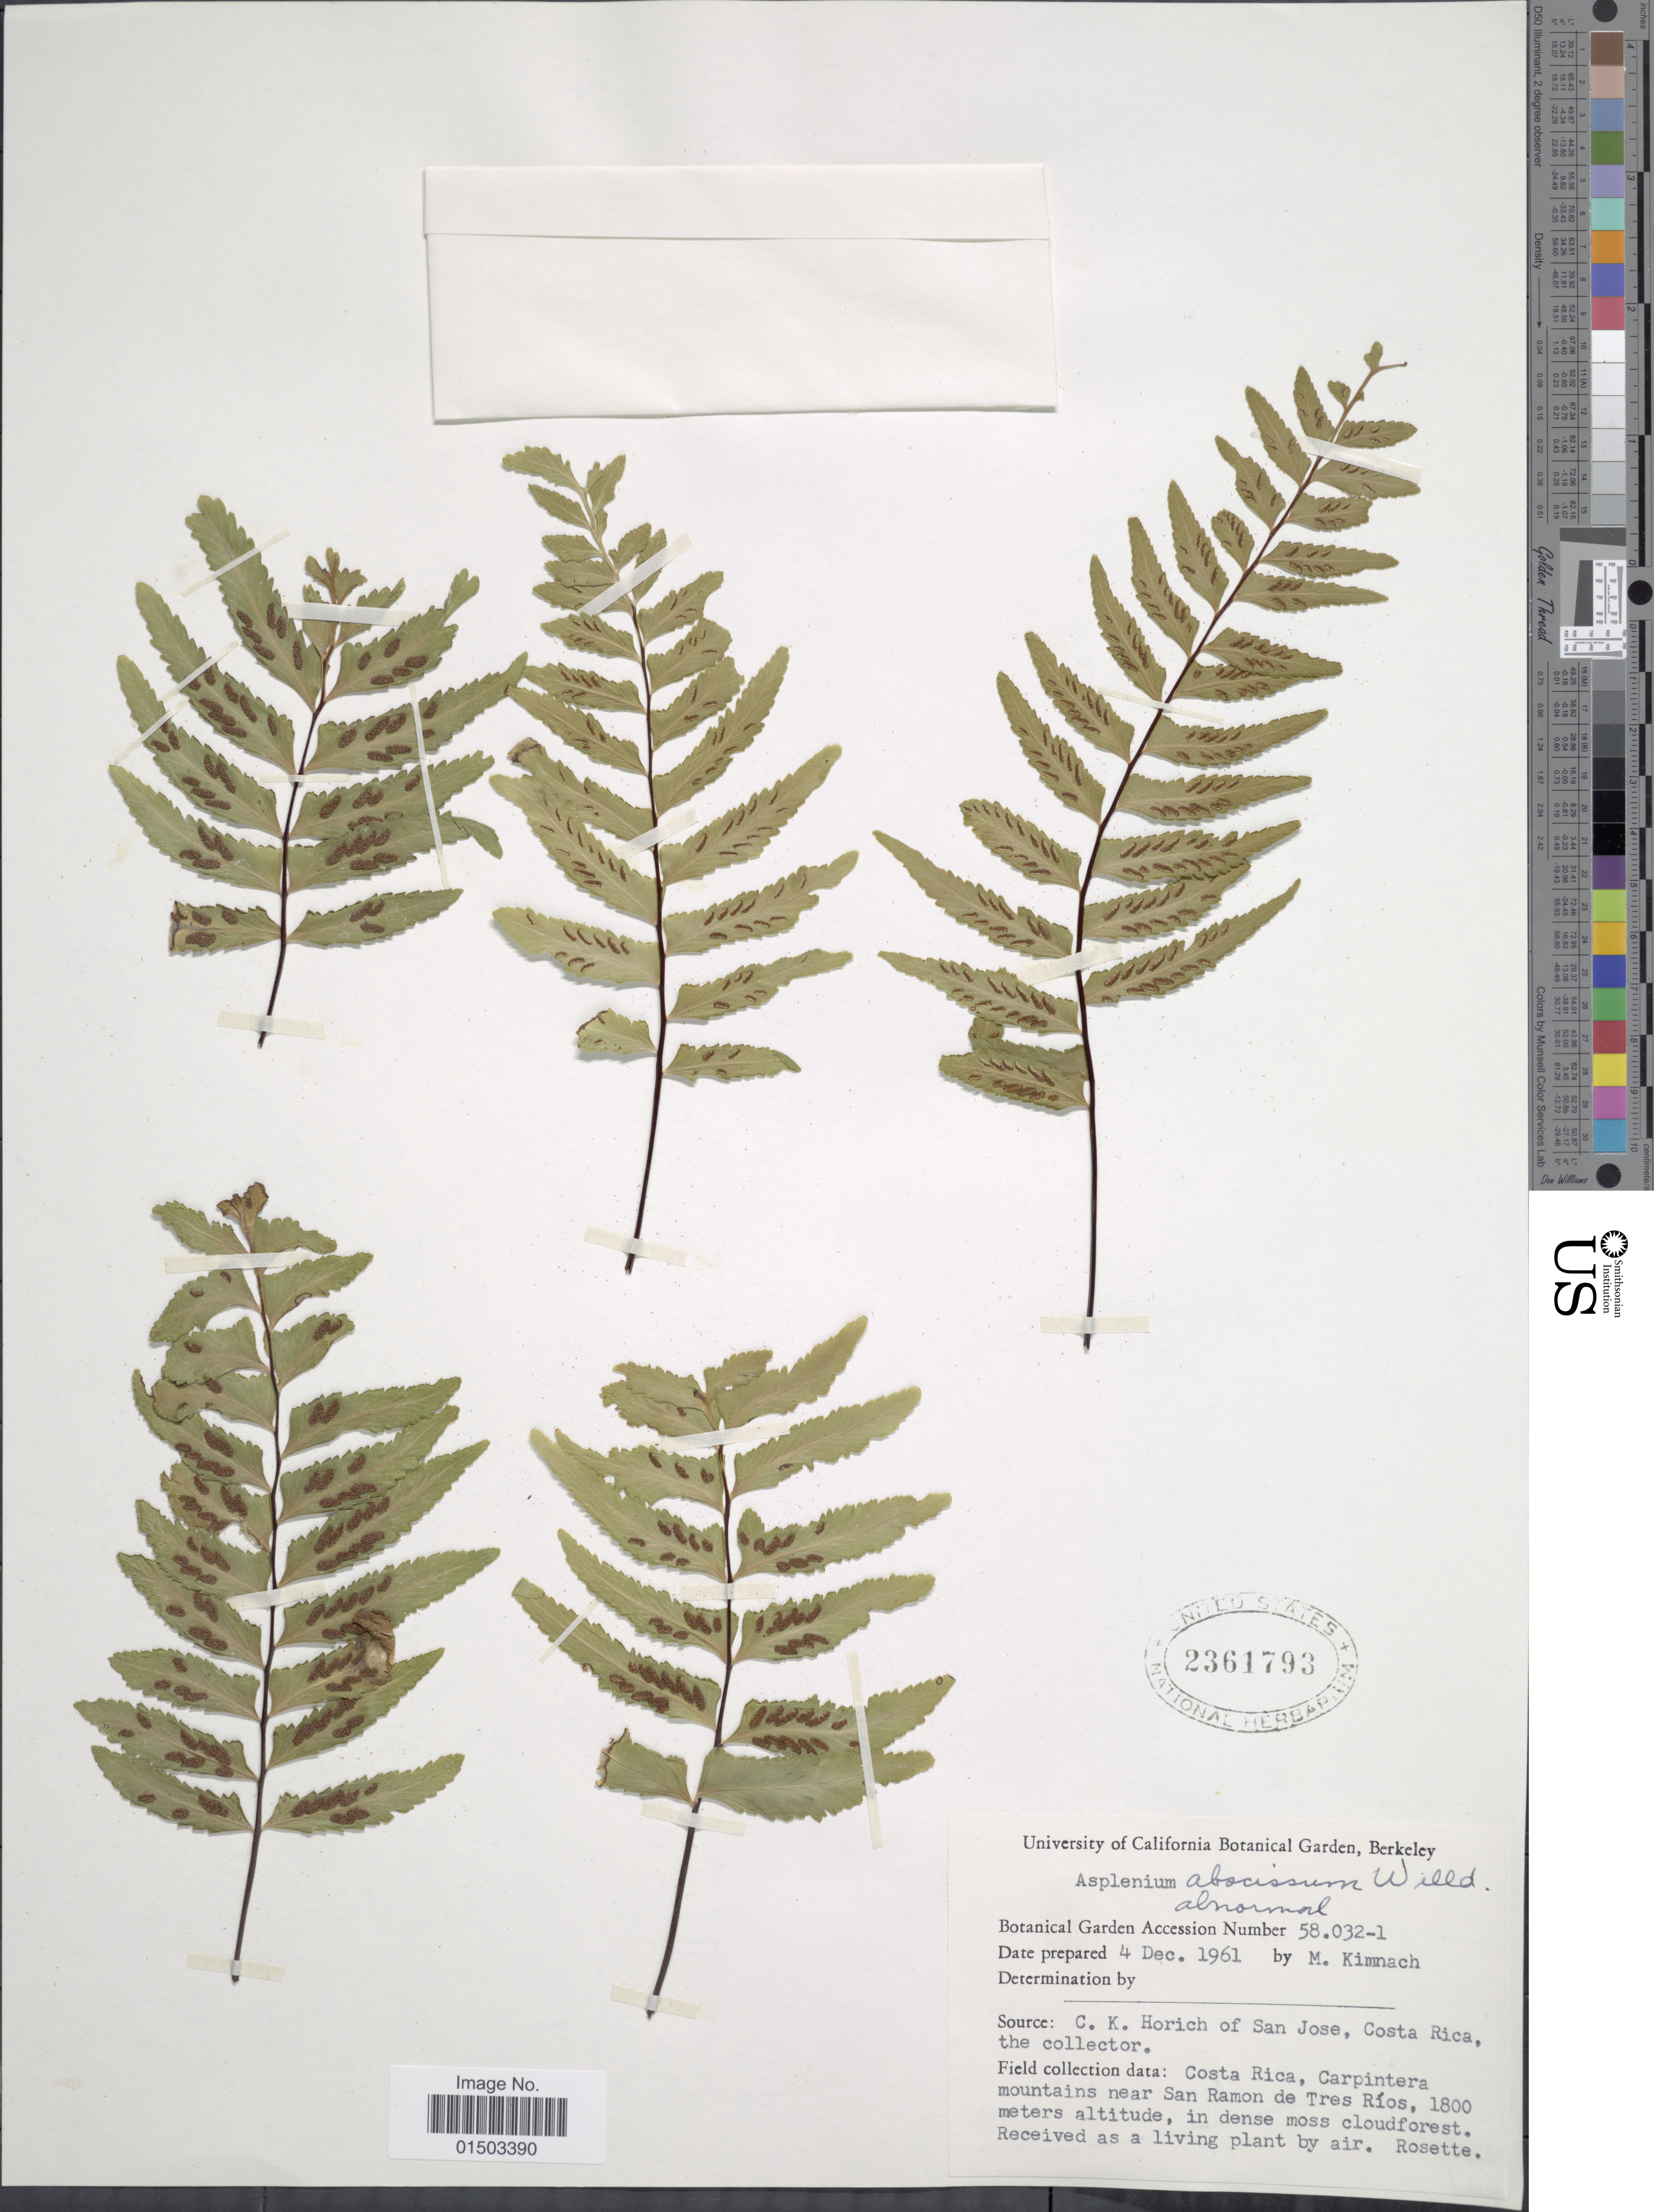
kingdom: Plantae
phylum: Tracheophyta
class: Polypodiopsida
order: Polypodiales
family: Aspleniaceae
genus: Asplenium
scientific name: Asplenium abscissum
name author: Willd.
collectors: M. W. Kimnach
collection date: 1961-12-04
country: United States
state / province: California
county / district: Alameda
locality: University of California Botanical Garden, Berkeley. Botanical Accession number 58.032-1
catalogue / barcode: US 2361793